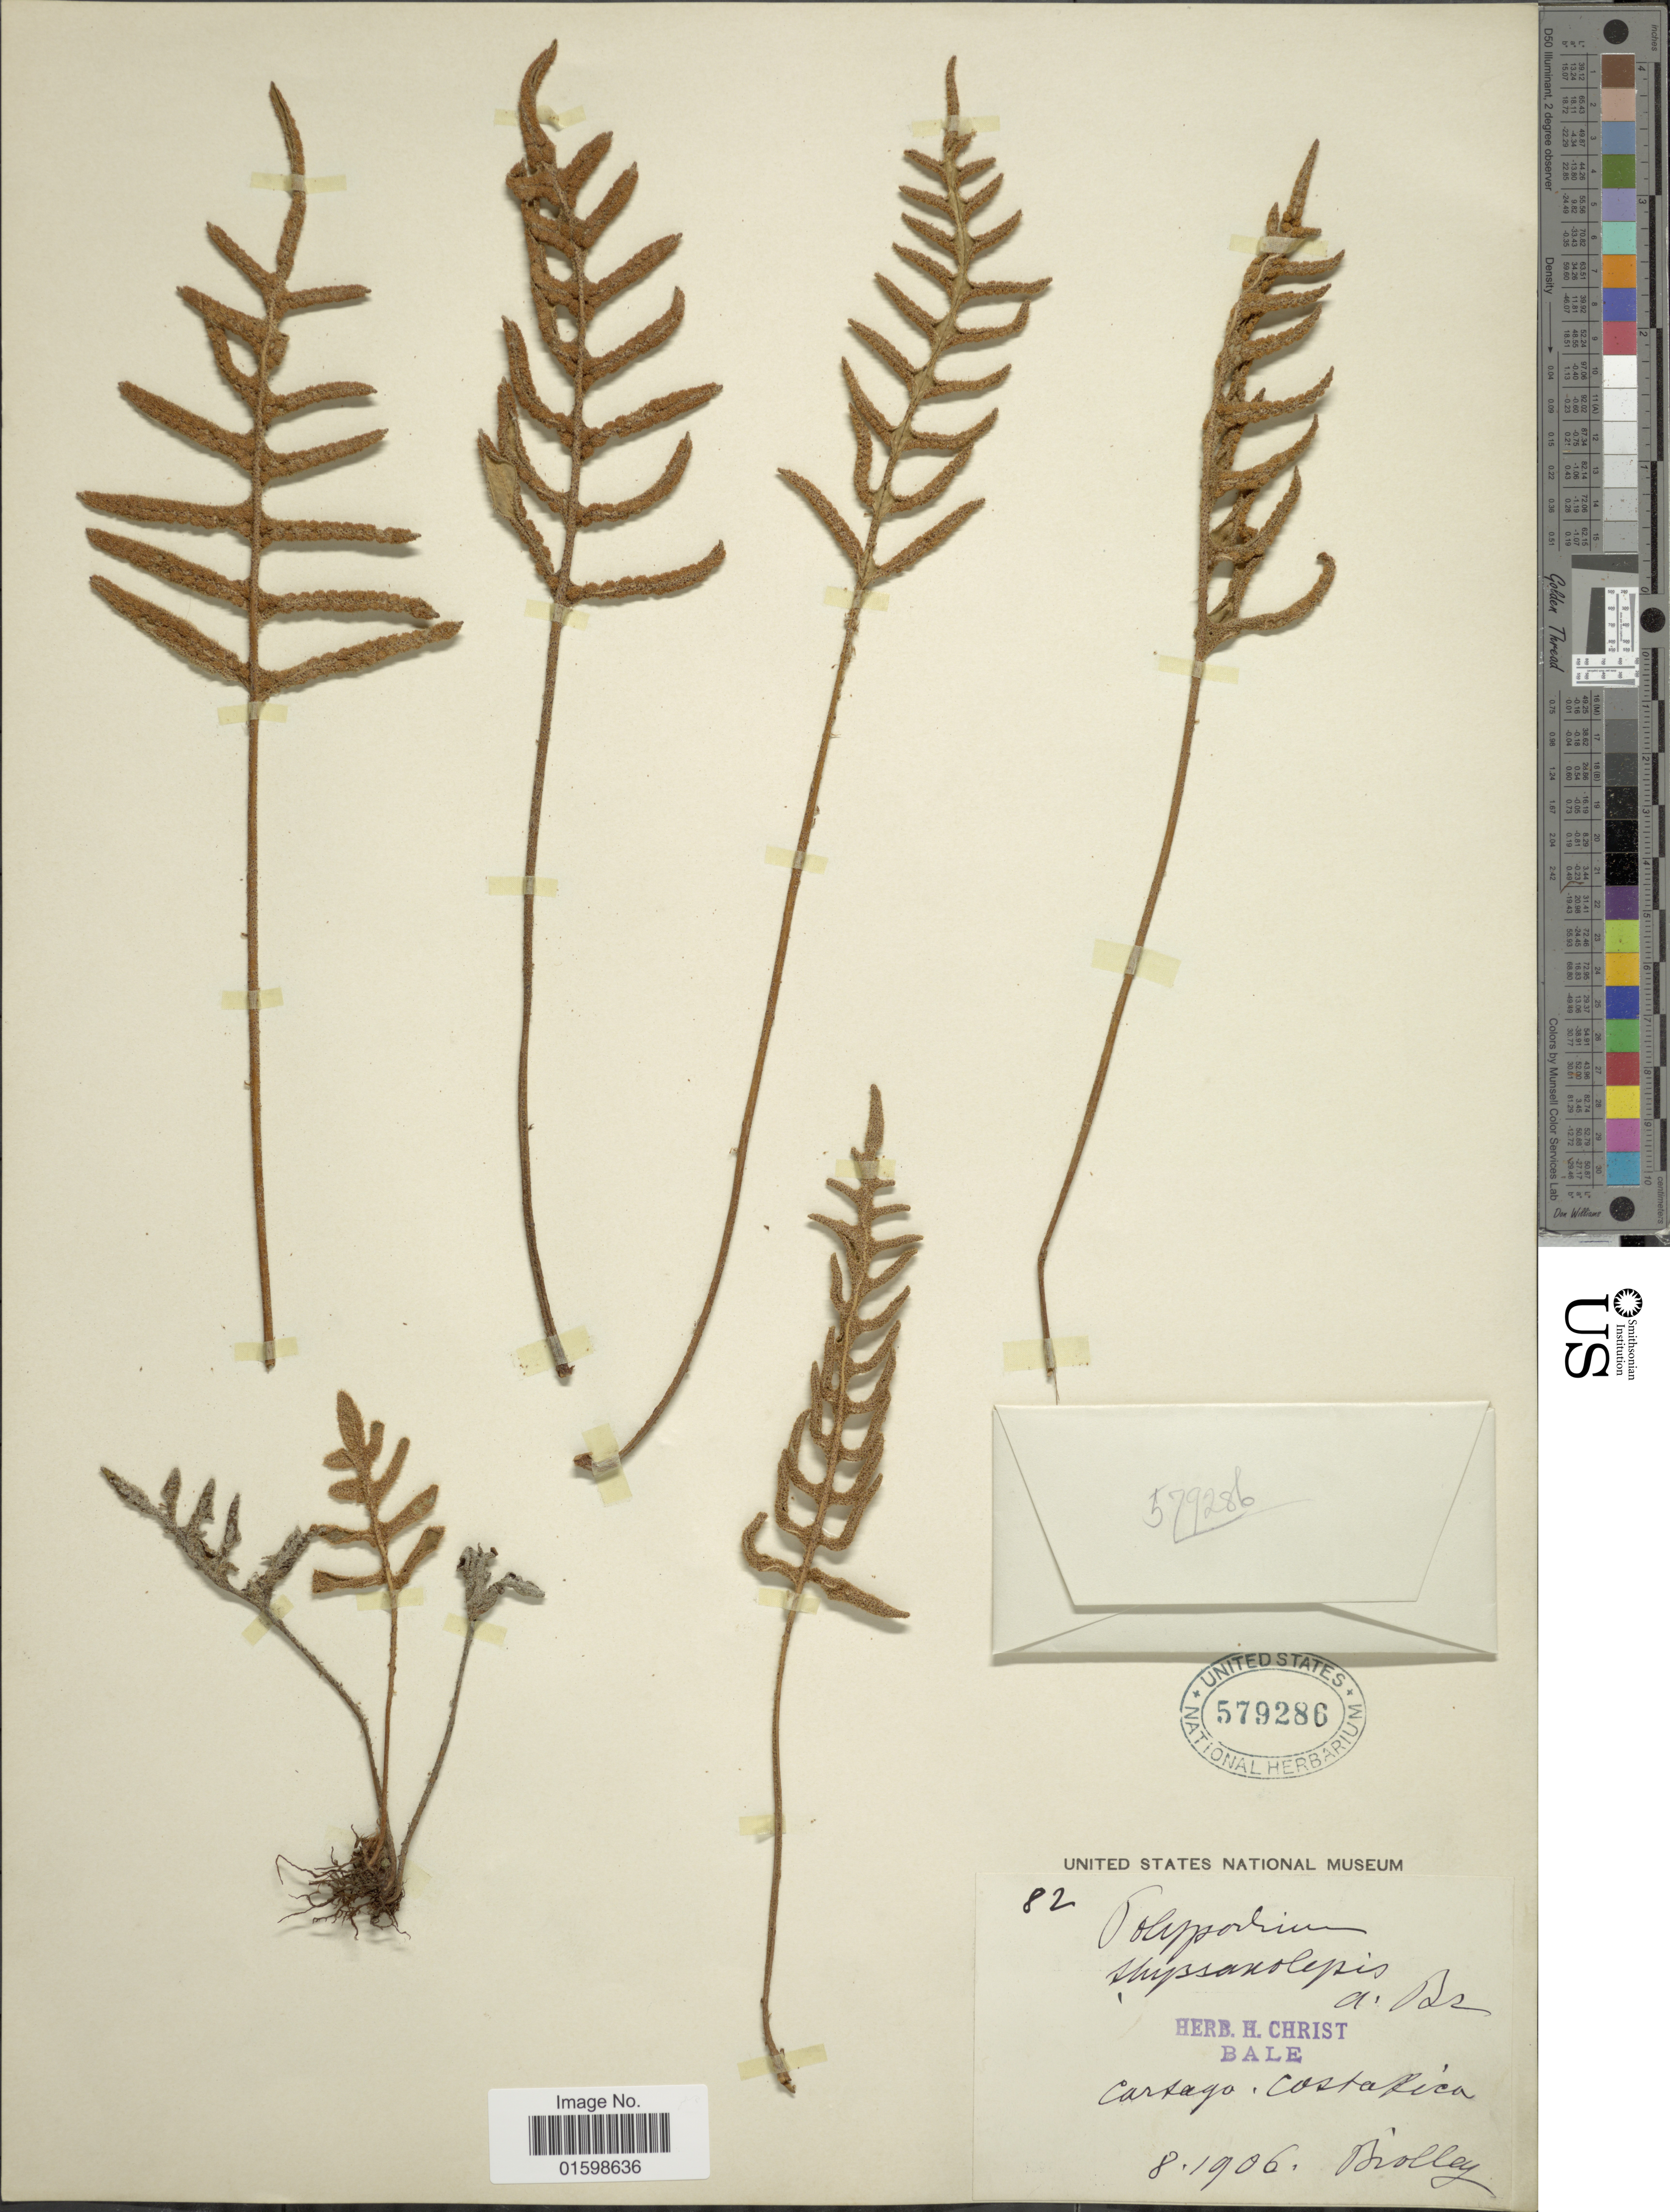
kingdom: Plantae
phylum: Tracheophyta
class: Polypodiopsida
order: Polypodiales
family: Polypodiaceae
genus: Pleopeltis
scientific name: Pleopeltis thyssanolepis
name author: (A. Braun ex Klotzsch) E.G. Andrews & Windham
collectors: Biolley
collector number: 82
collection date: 1906-08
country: Costa Rica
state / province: Cartago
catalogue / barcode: US 579286